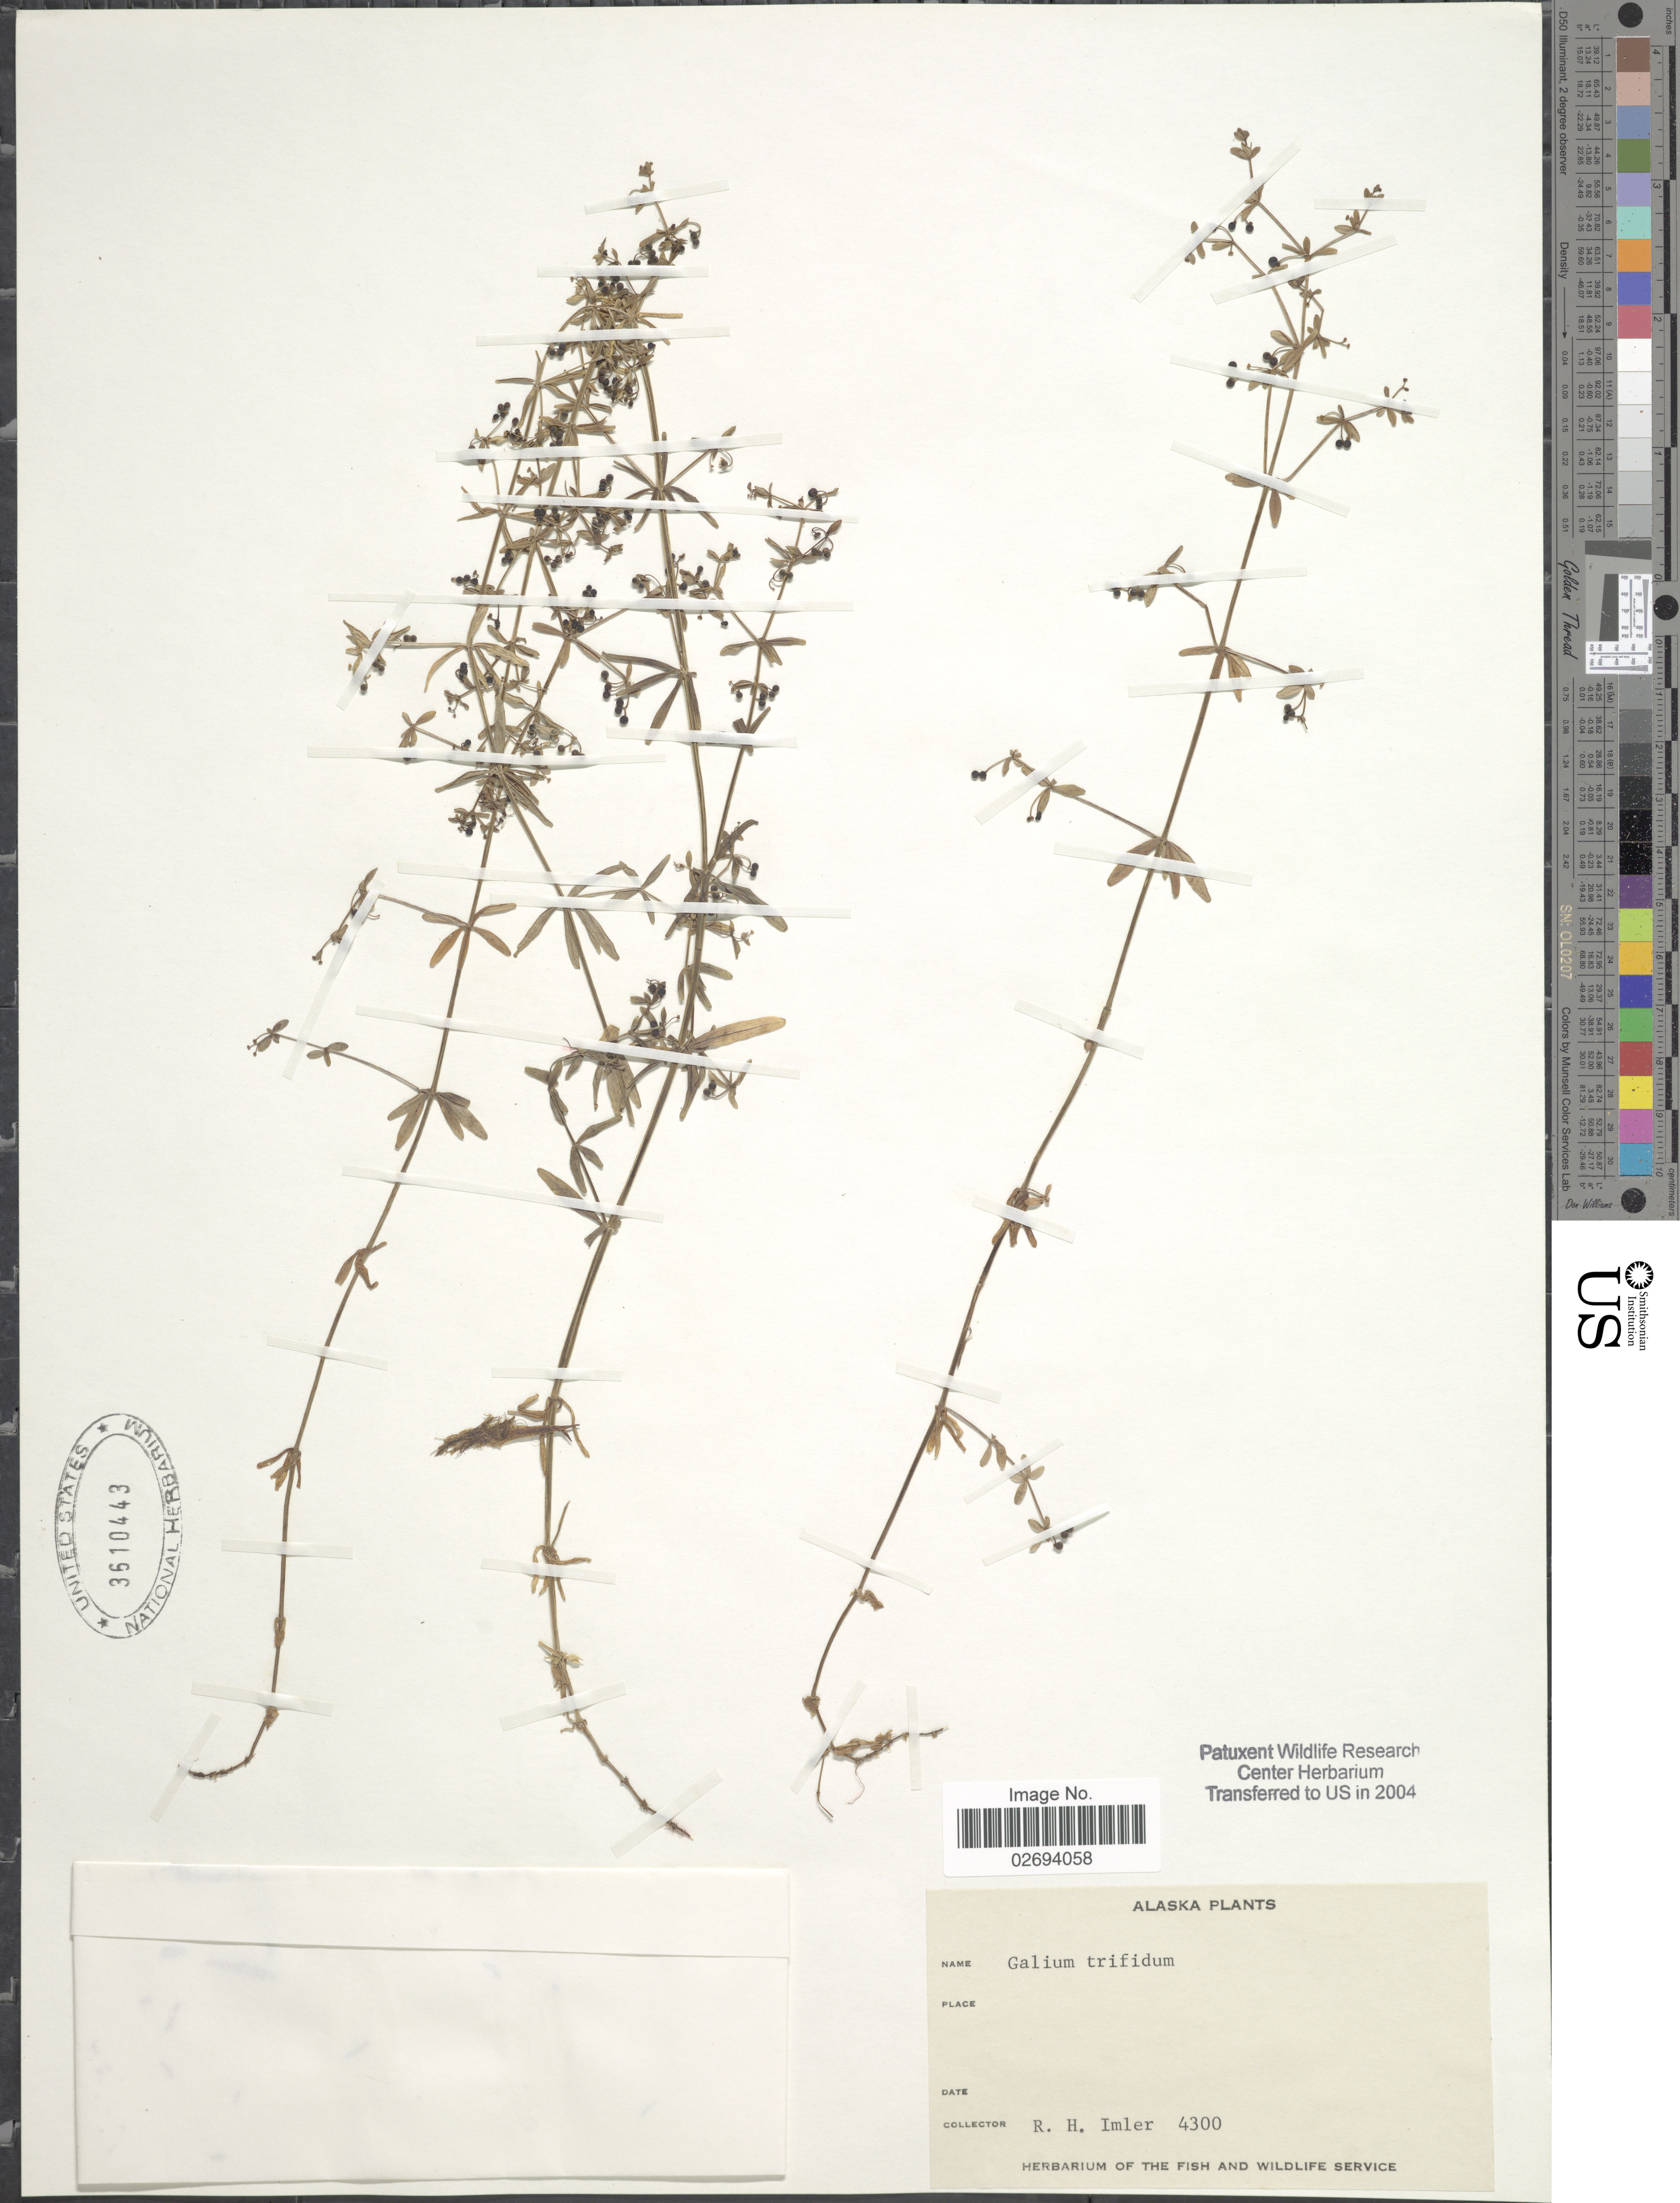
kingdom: Plantae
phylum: Tracheophyta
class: Magnoliopsida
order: Gentianales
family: Rubiaceae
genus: Galium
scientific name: Galium trifidum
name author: L.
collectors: R. Imler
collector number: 4300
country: United States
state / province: Alaska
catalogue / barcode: US 3610443